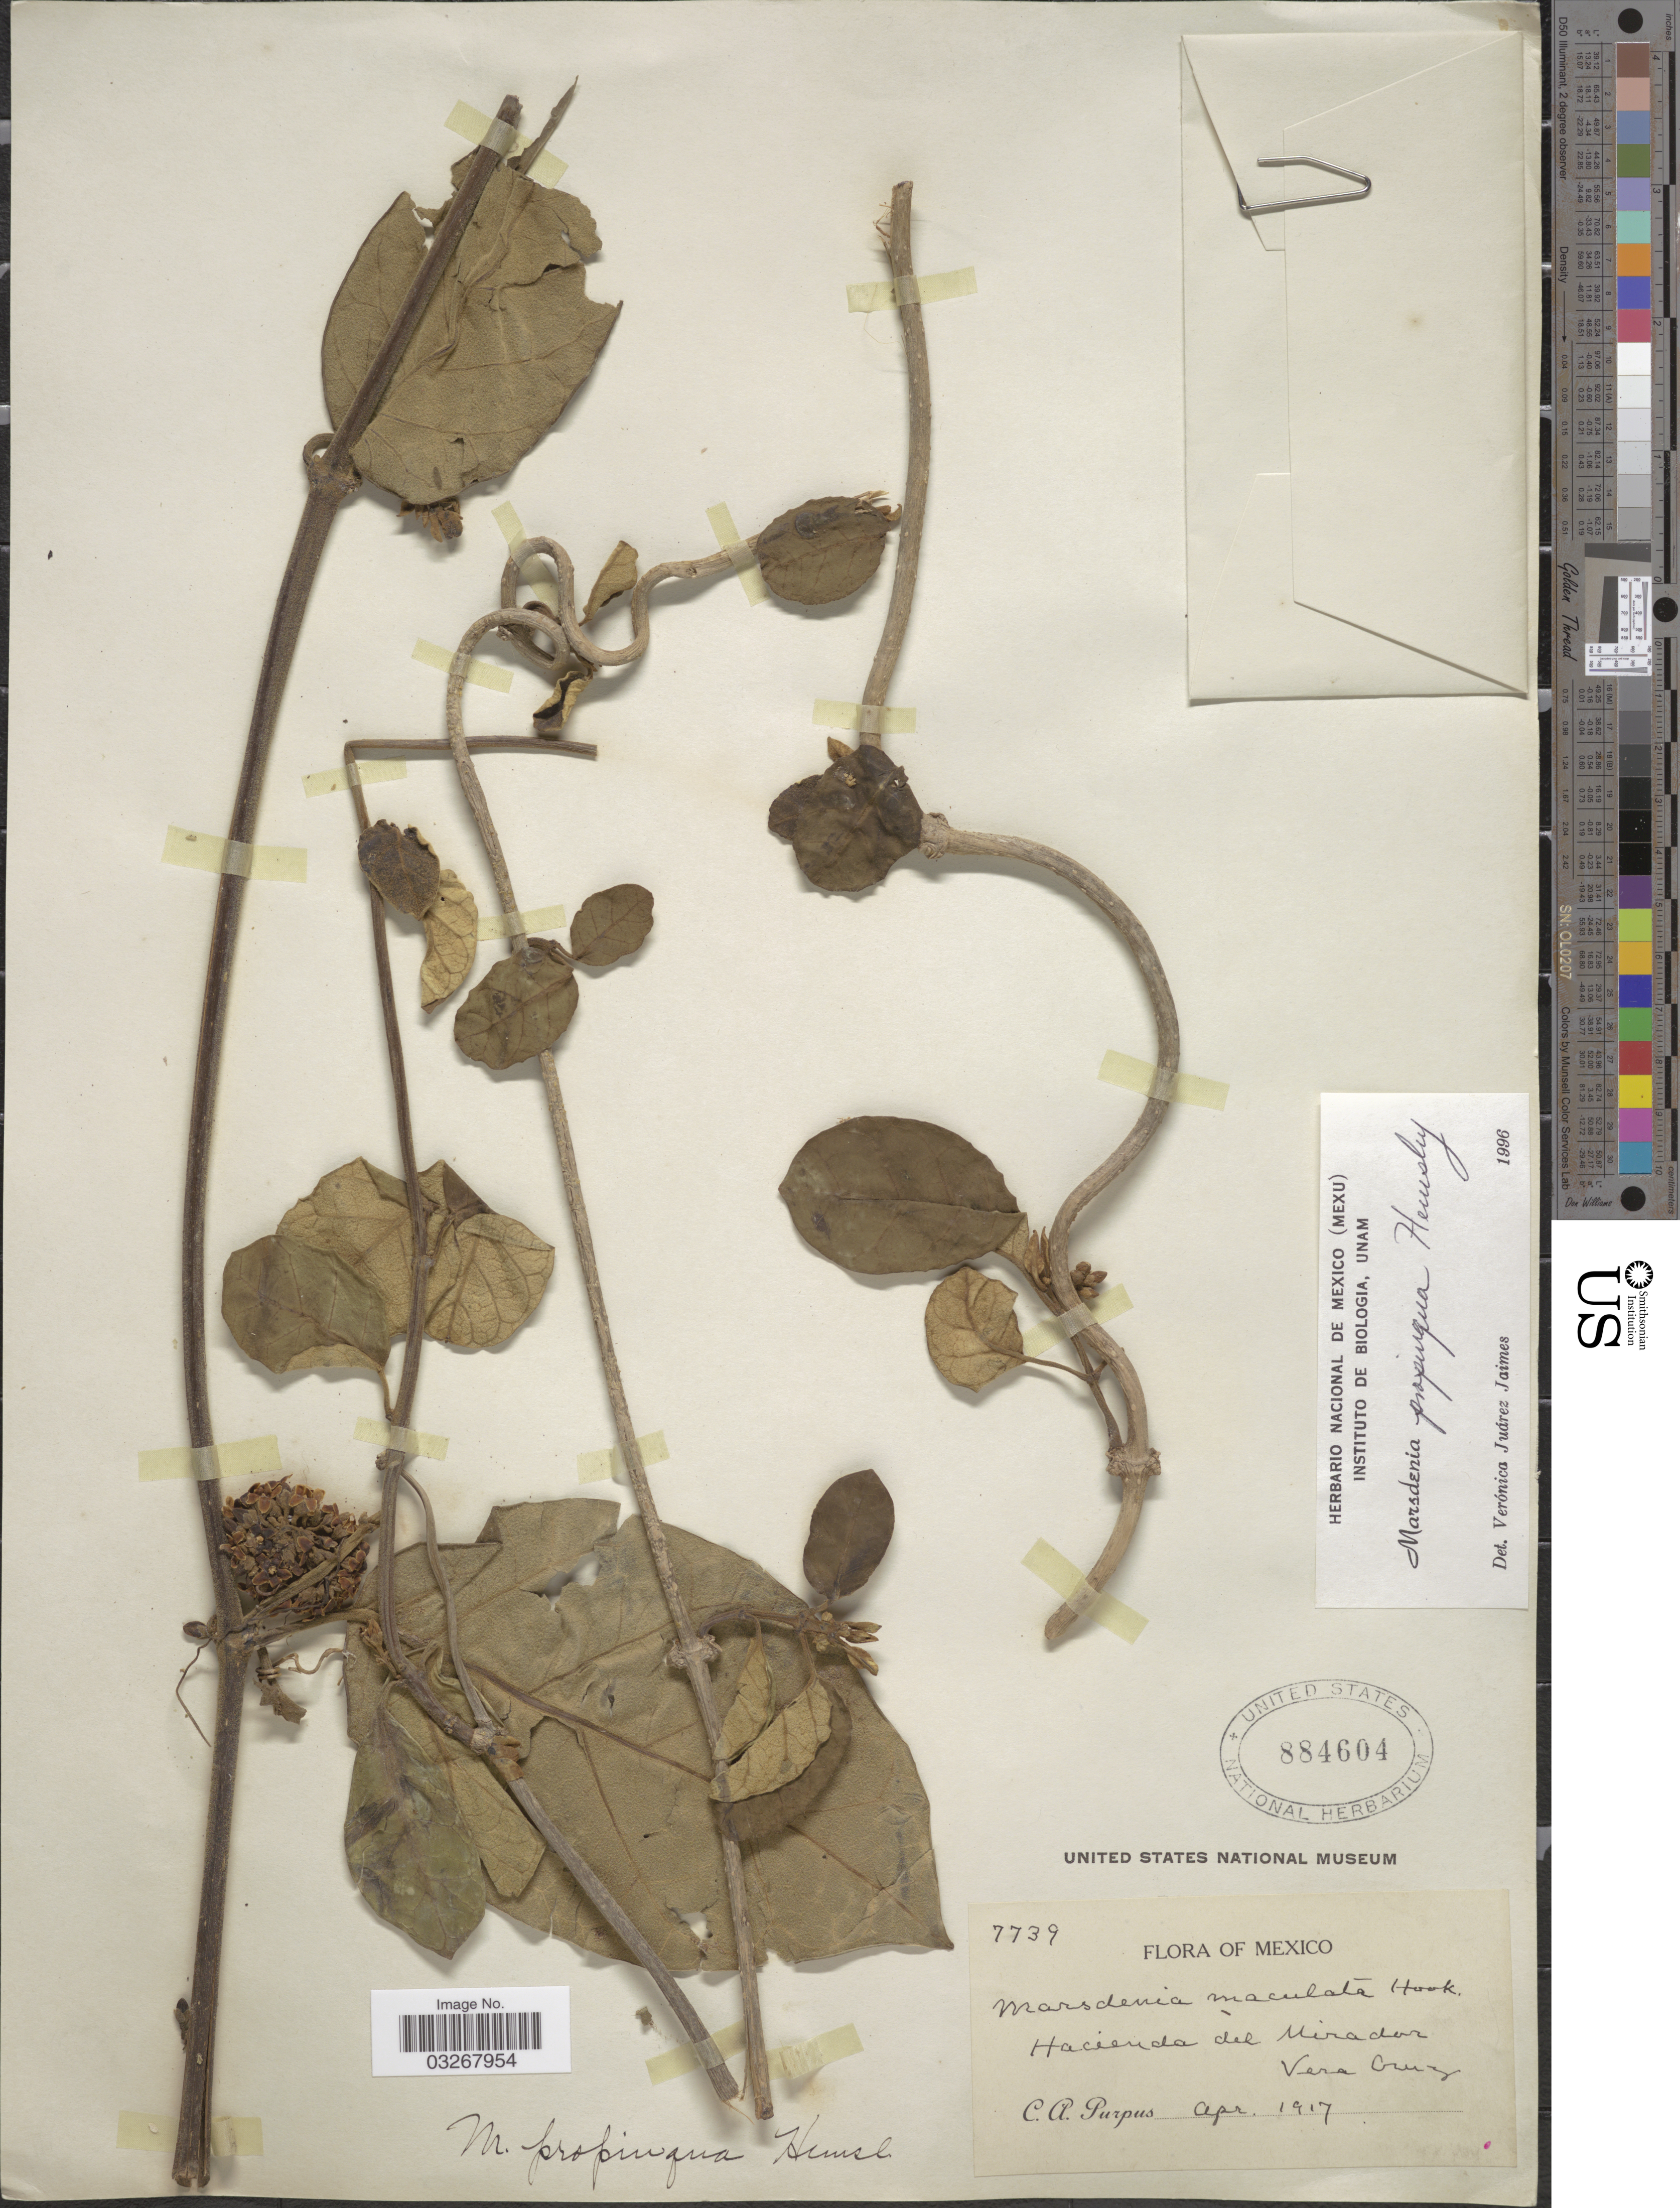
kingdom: Plantae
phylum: Tracheophyta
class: Magnoliopsida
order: Gentianales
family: Apocynaceae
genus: Marsdenia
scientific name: Marsdenia propinqua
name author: Hemsl.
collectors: C. A. Purpus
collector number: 7739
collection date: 1917-04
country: Mexico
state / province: Veracruz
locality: Hacienda del Mirador, Vera Cruz.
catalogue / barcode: US 884604